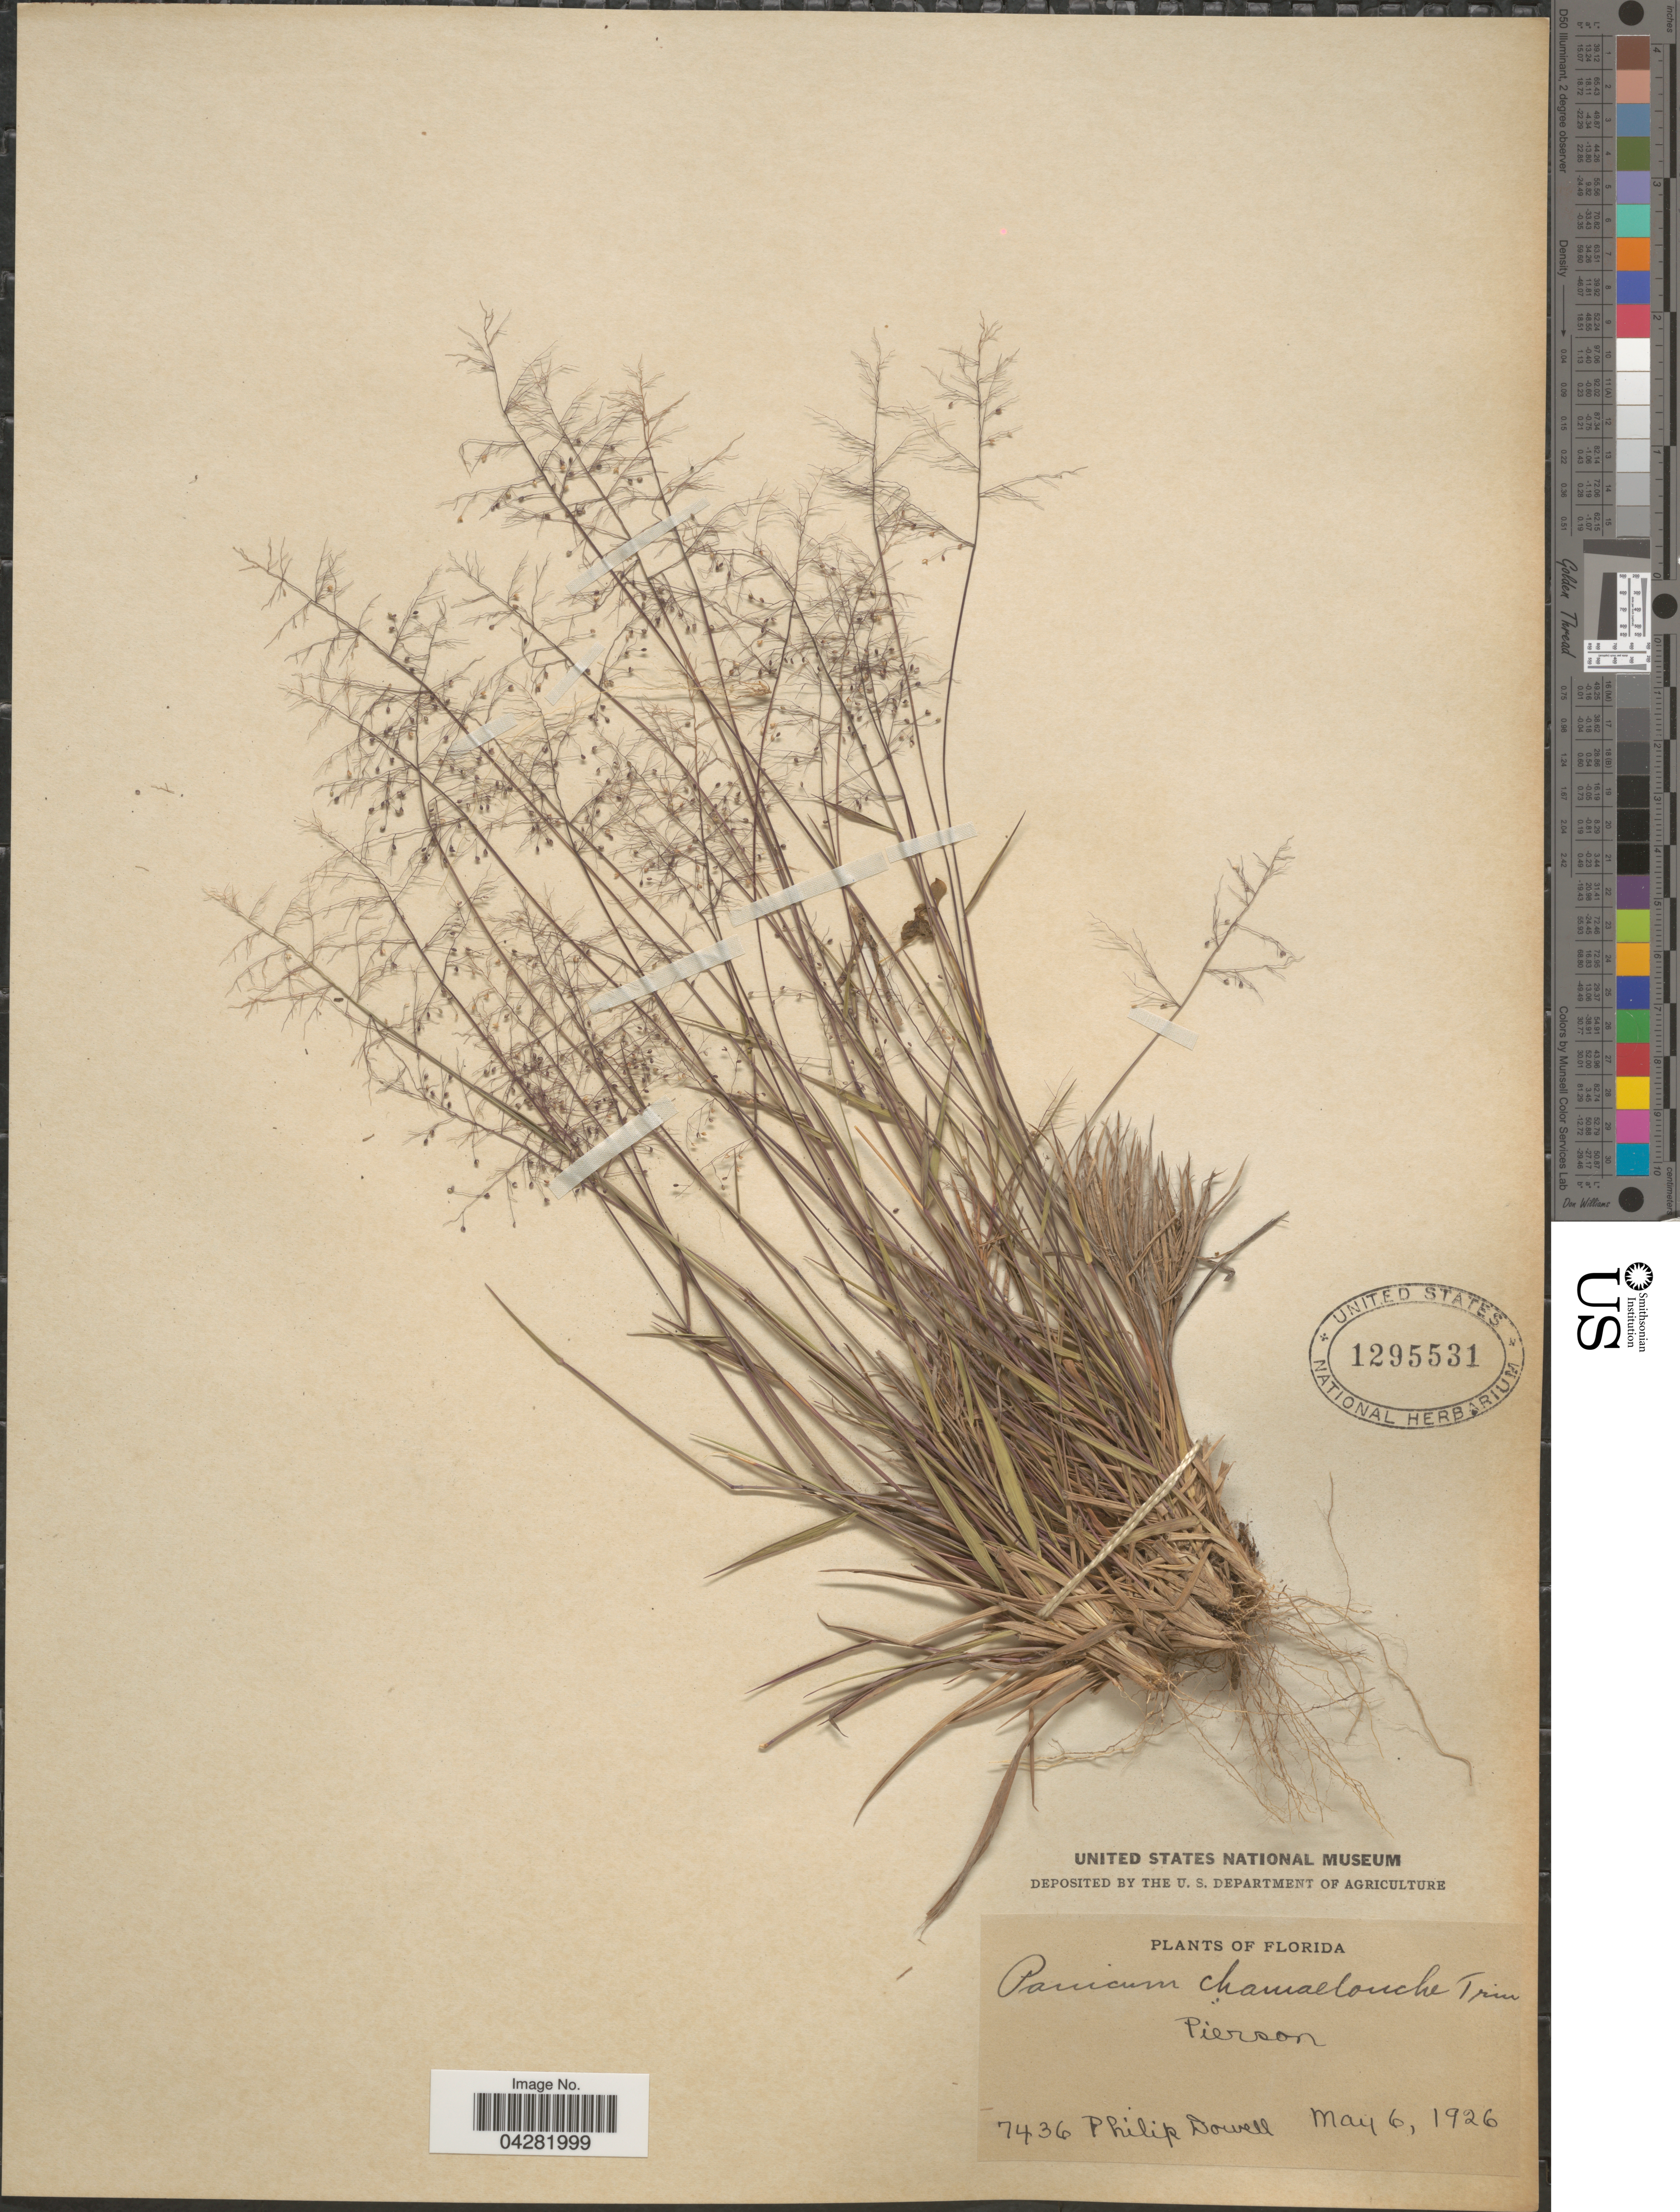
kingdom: Plantae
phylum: Tracheophyta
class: Liliopsida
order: Poales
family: Poaceae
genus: Dichanthelium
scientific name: Dichanthelium ensifolium var. ensifolium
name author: (Baldwin ex Elliot) Gould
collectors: P. Dowell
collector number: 7436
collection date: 1926-05-06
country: United States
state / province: Florida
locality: Pierson.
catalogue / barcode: US 1295531